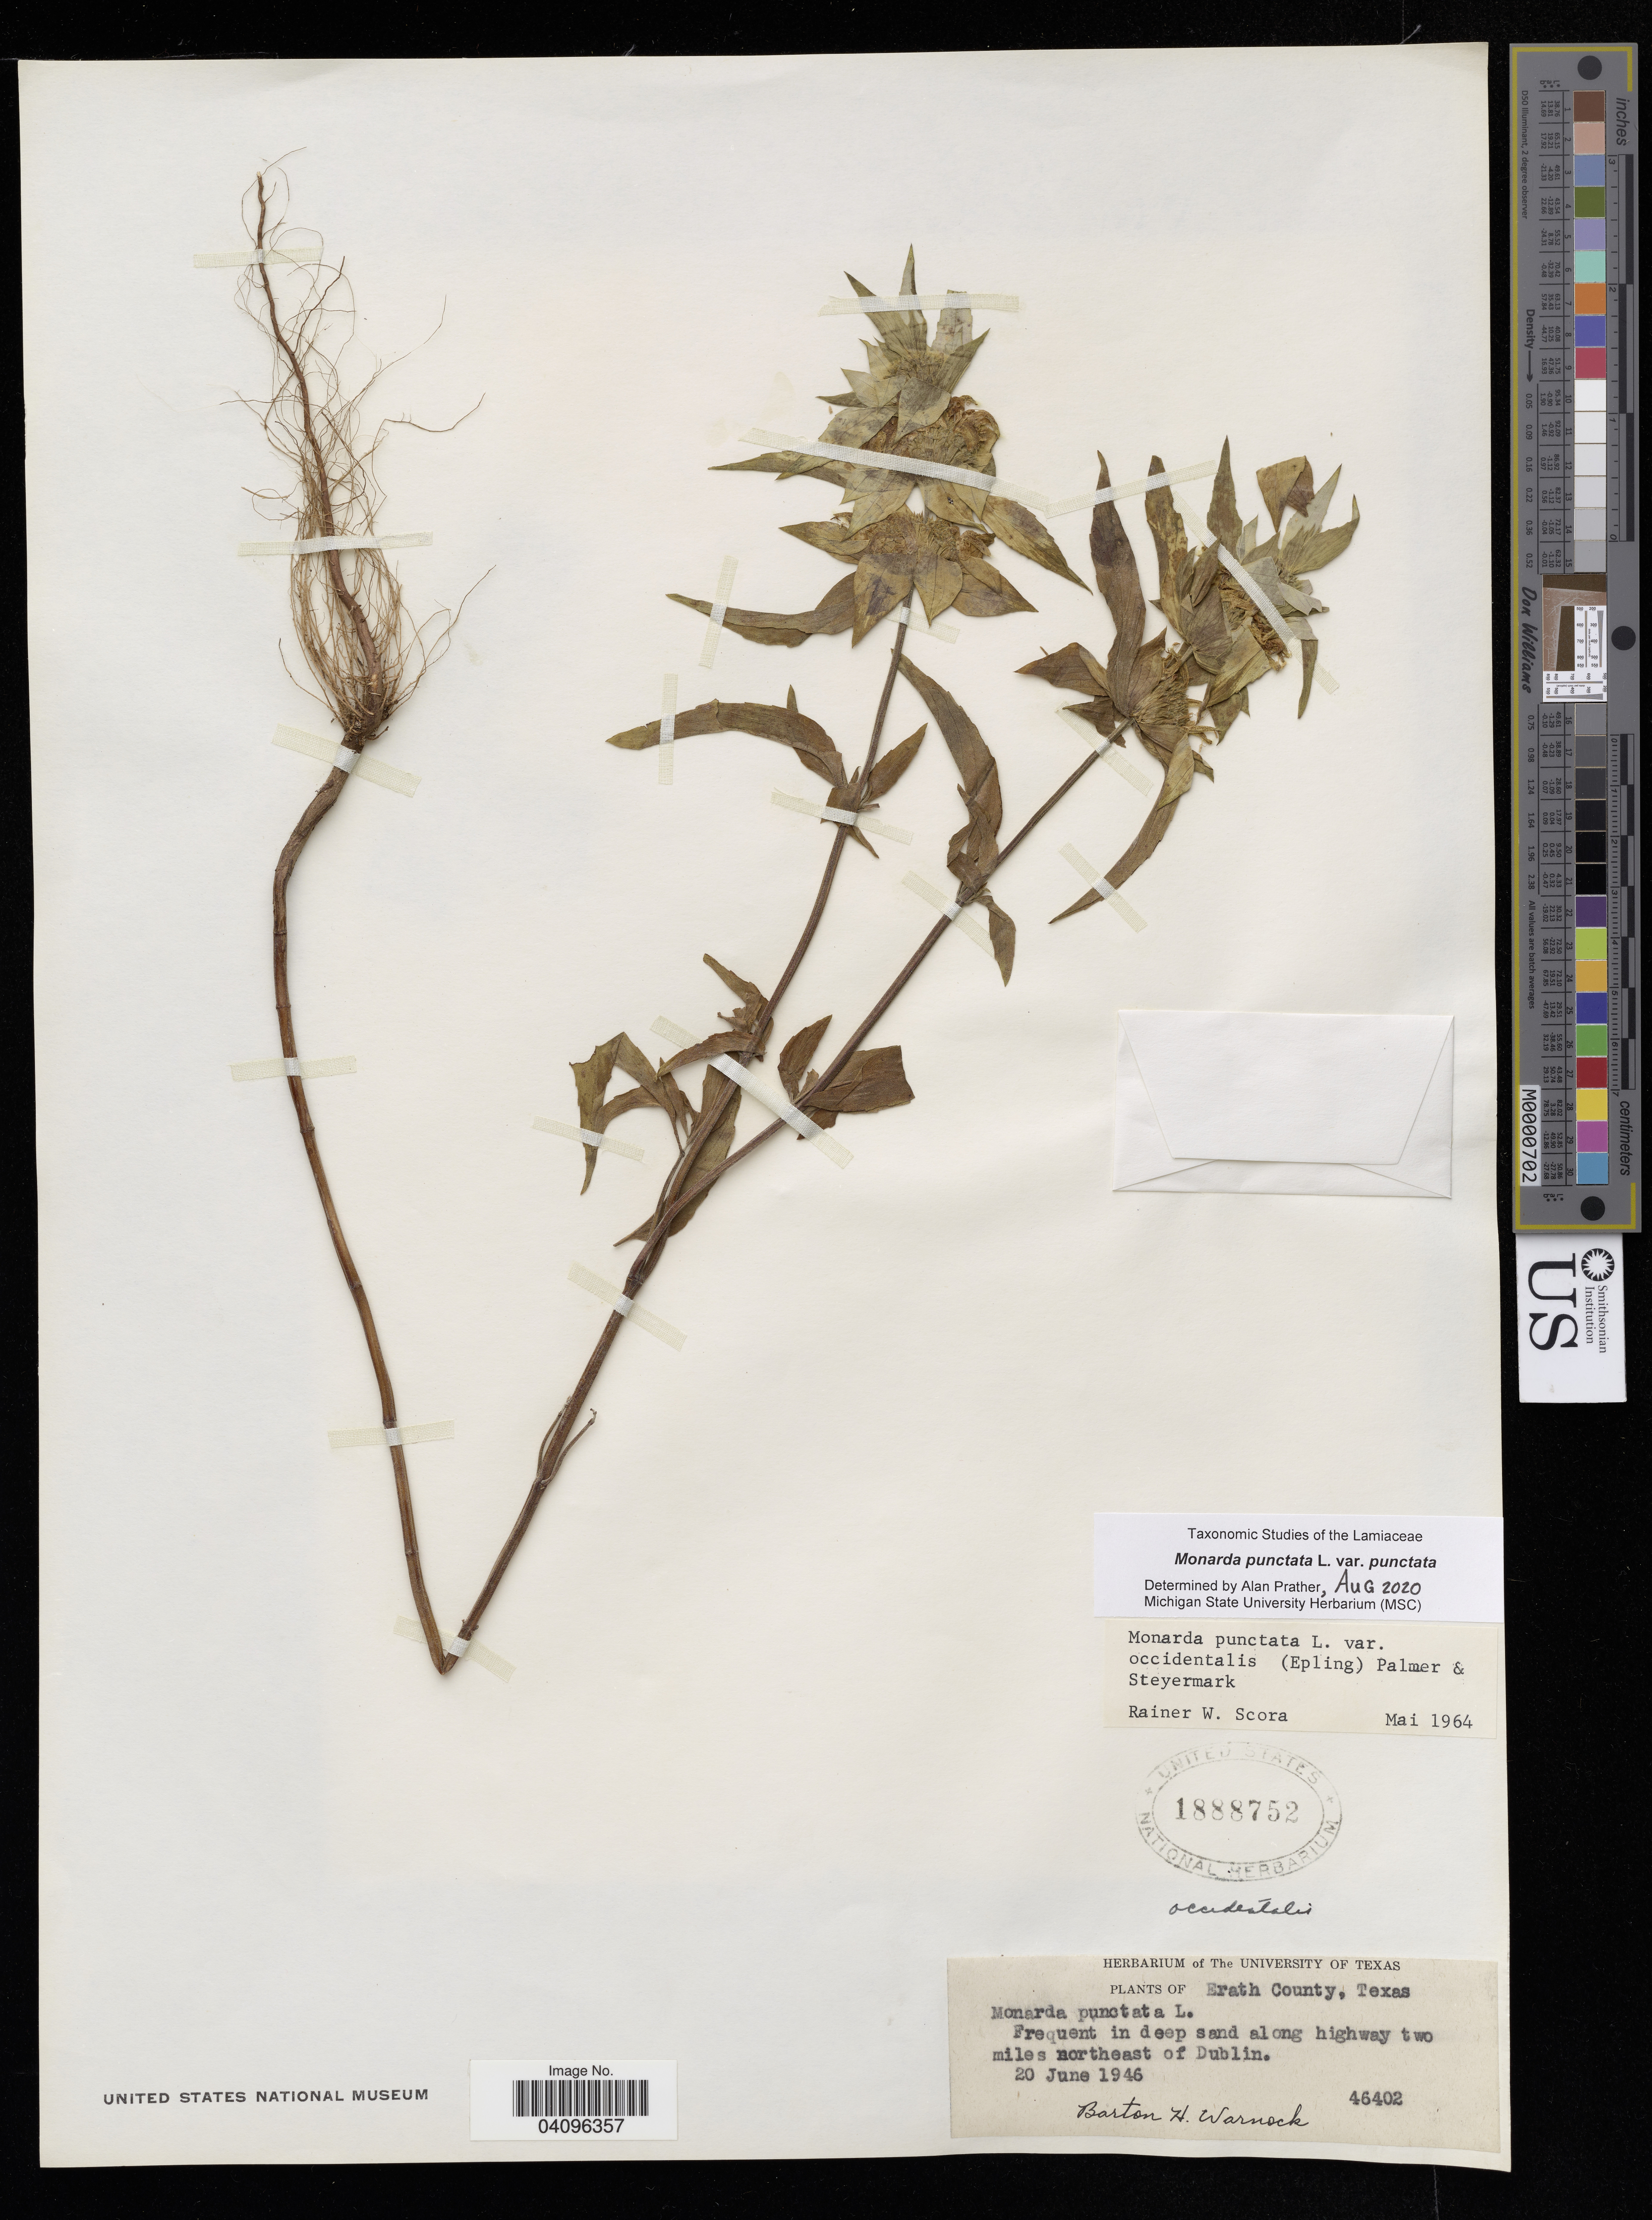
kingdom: Plantae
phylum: Tracheophyta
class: Magnoliopsida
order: Lamiales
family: Lamiaceae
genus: Monarda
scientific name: Monarda punctata var. punctata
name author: L.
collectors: B. H. Warnock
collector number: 46402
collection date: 1946-06-20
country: United States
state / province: Texas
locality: Erath County, along highway two miles northeast of dublin.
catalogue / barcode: US 1888752